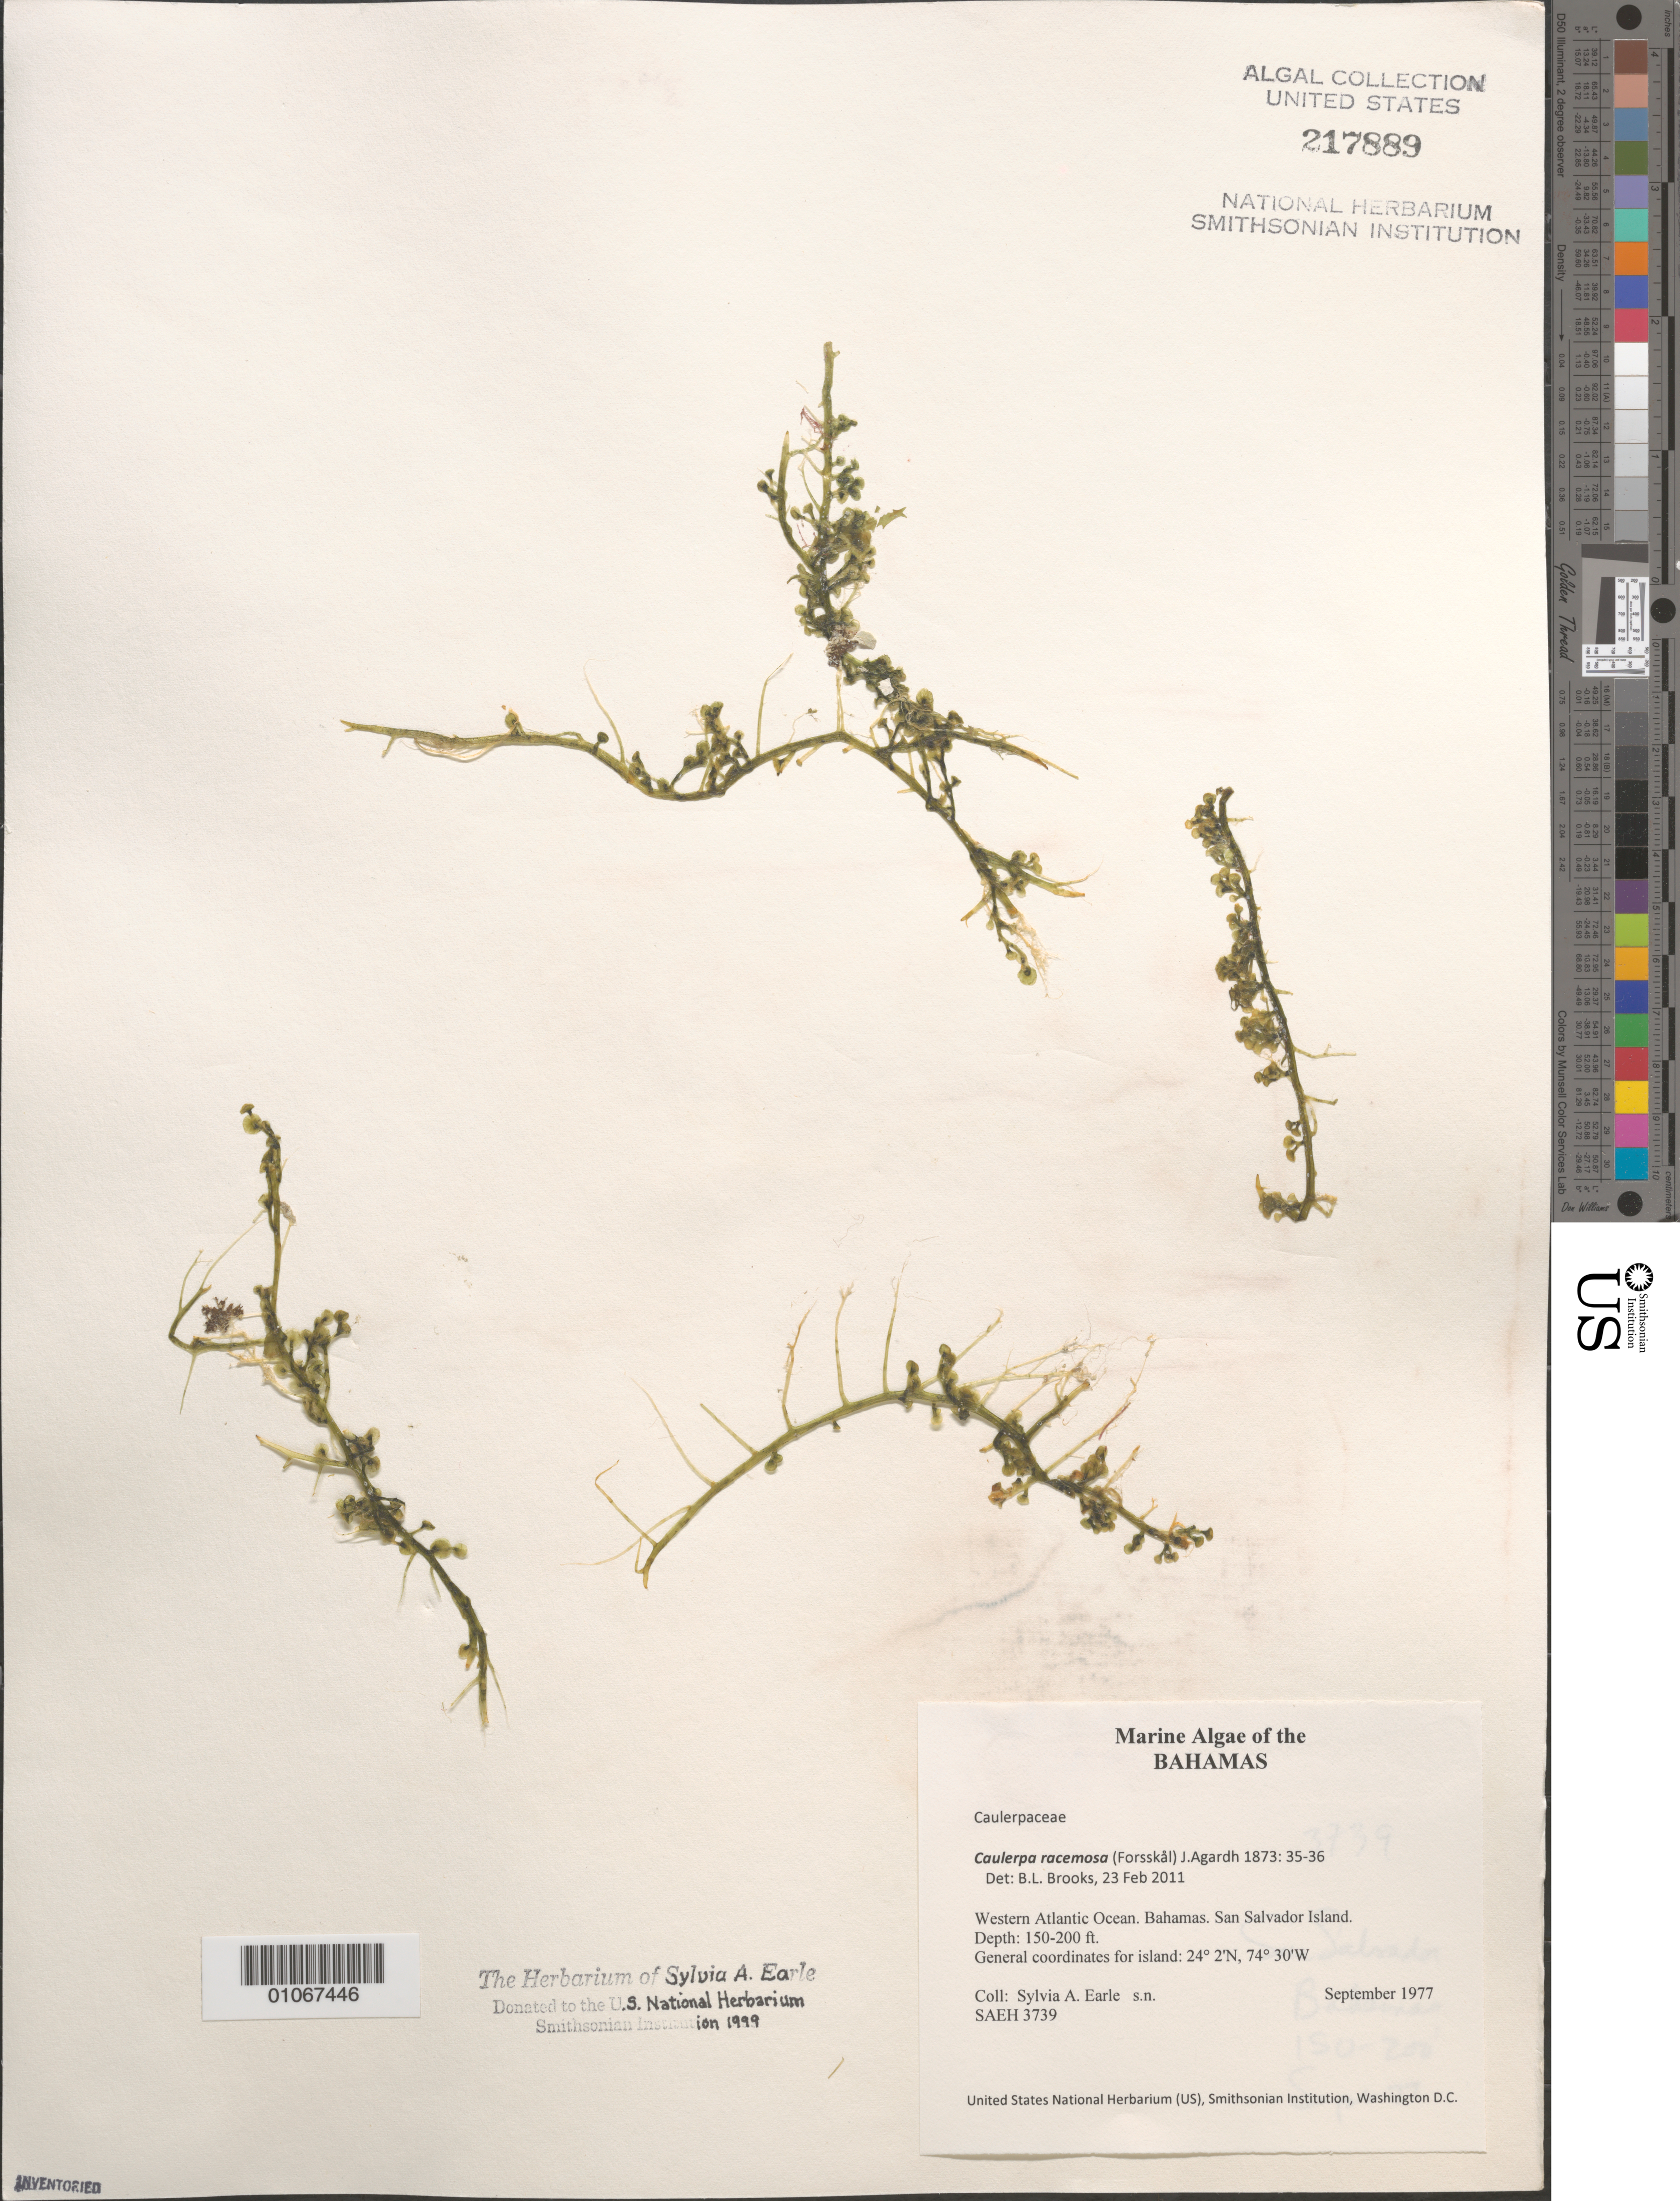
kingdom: Plantae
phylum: Chlorophyta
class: Ulvophyceae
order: Bryopsidales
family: Caulerpaceae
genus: Caulerpa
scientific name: Caulerpa racemosa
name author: (Forssk.) J. Agardh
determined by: Brooks, B. L., (BOT), Smithsonian Institution - National Museum of Natural History (UNITED STATES)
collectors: S. A. Earle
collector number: SAEH 3739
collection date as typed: Sep 1977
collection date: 1977-09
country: Bahamas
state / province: San Salvador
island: San Salvador Island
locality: Western Atlantic Ocean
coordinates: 24 2'N, 74 30'W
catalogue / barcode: US 217889